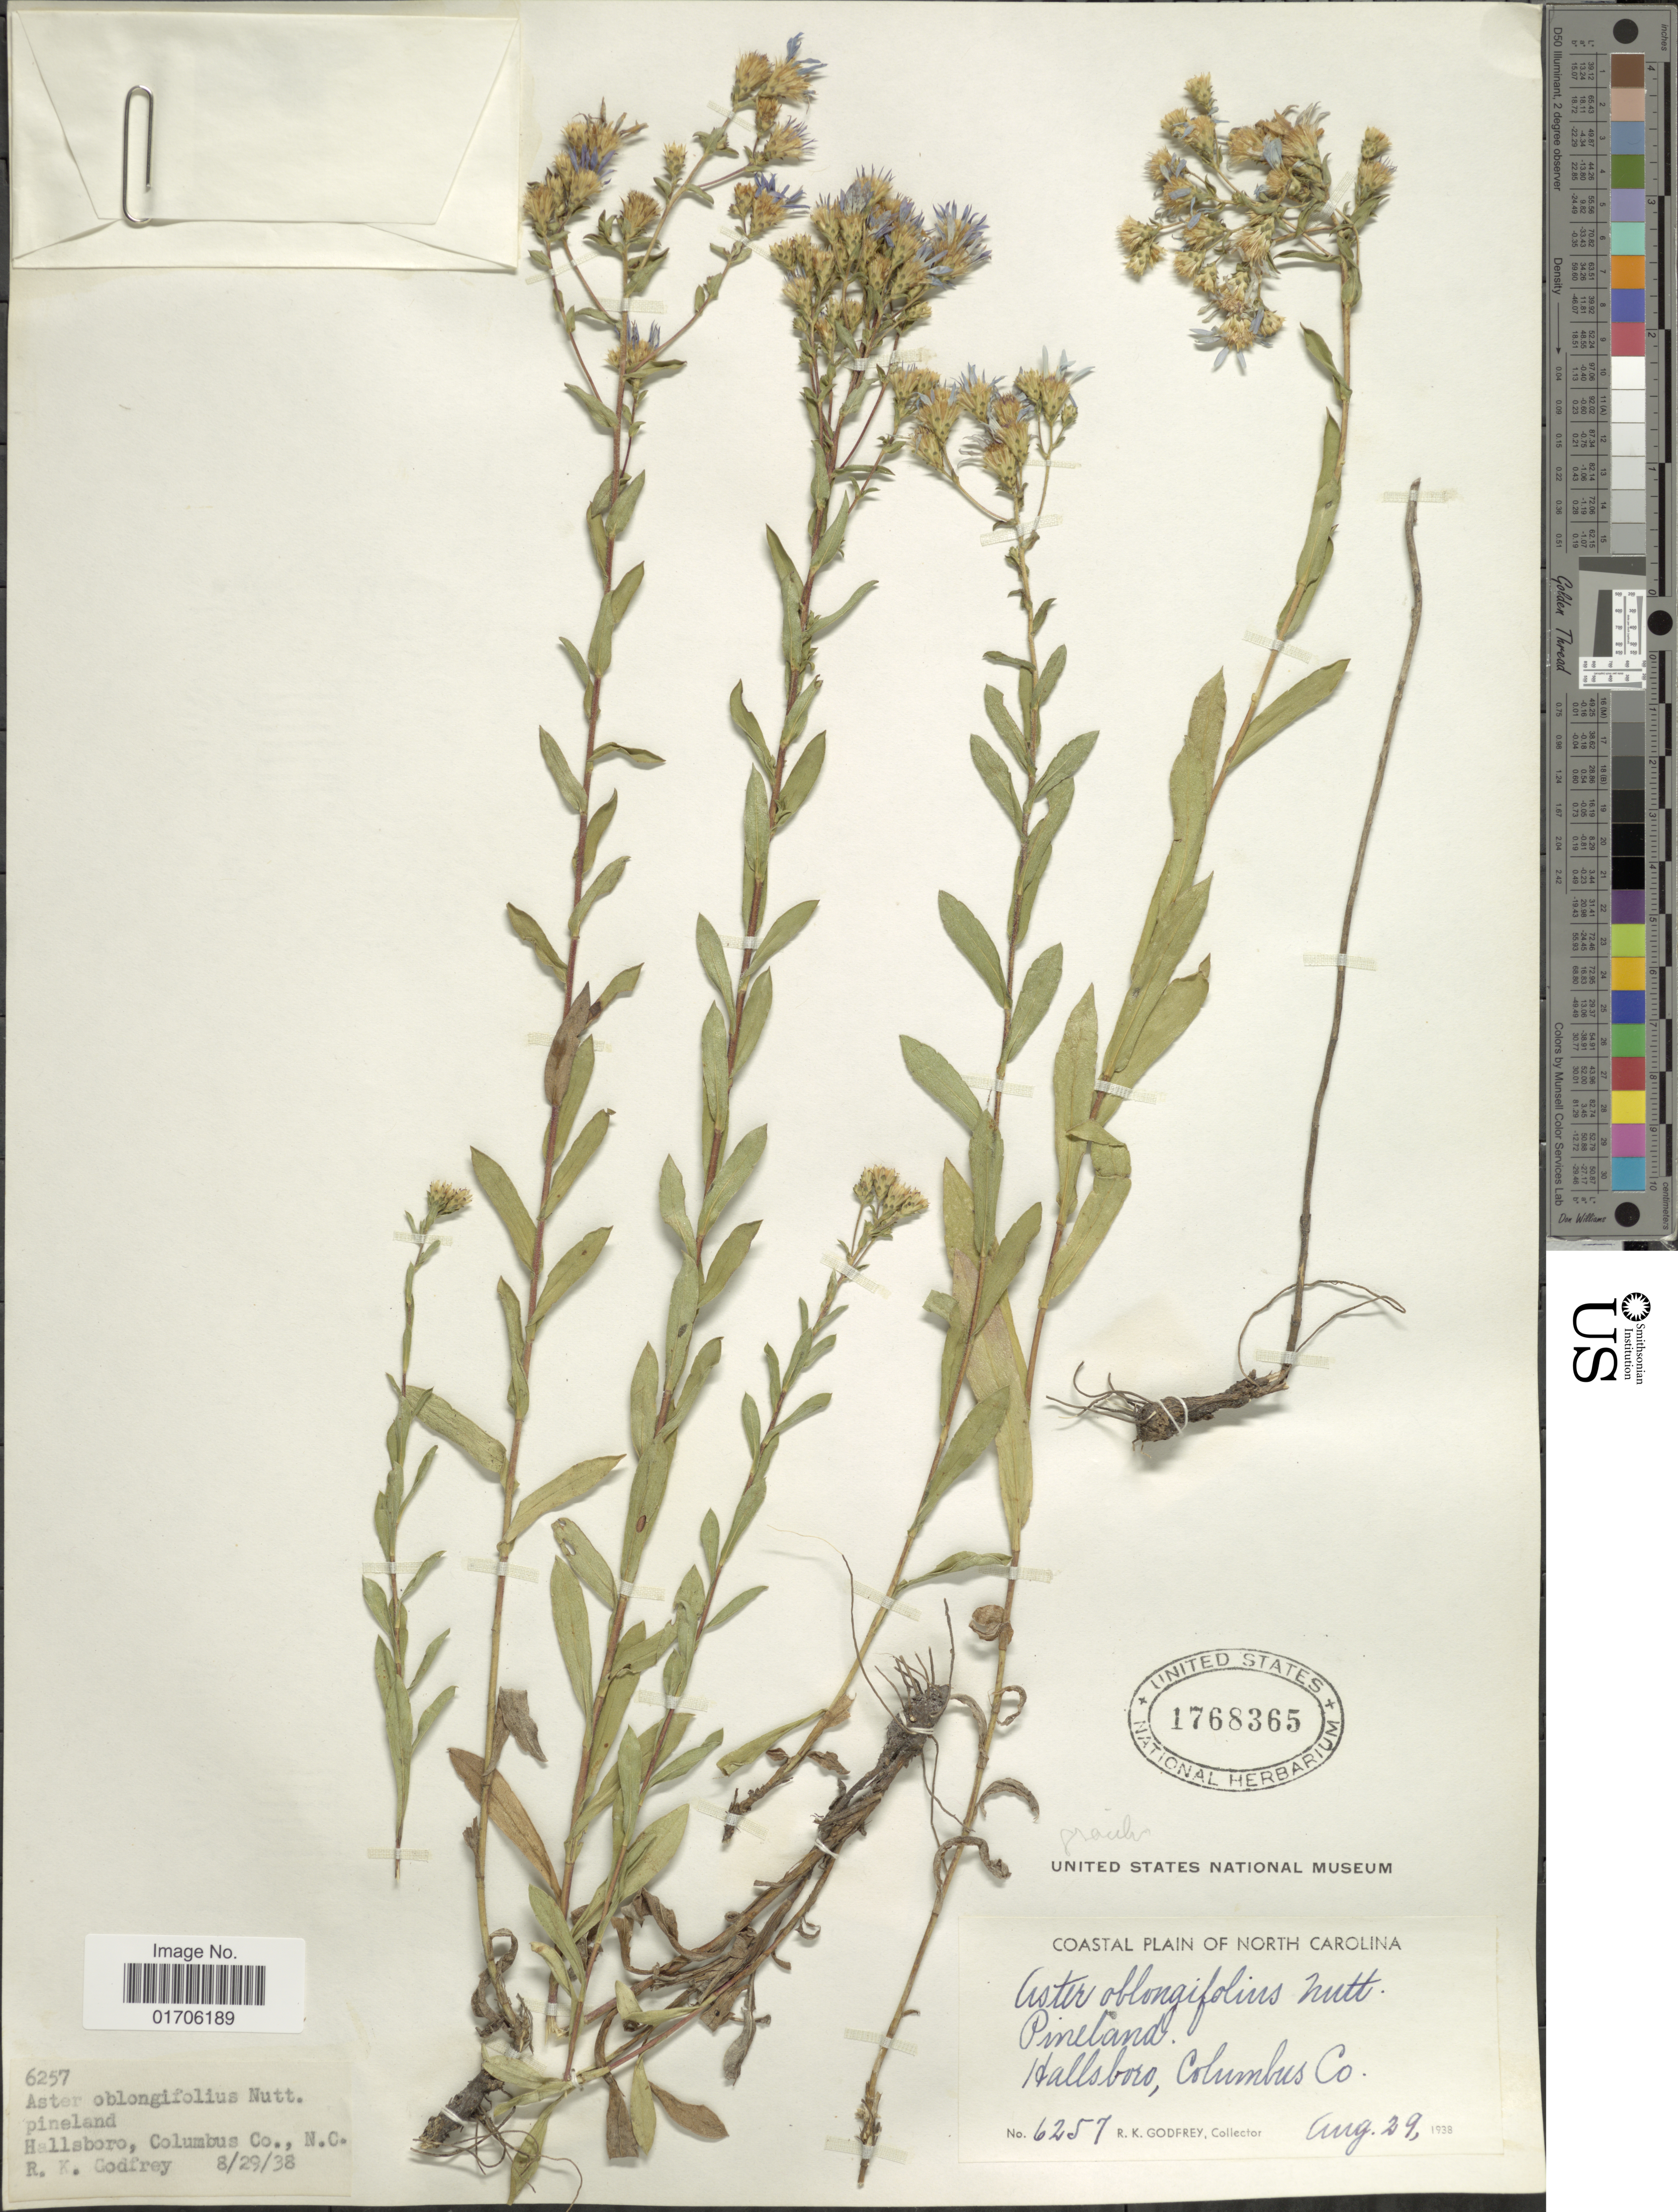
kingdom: Plantae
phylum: Tracheophyta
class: Magnoliopsida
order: Asterales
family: Asteraceae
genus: Eurybia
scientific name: Eurybia compacta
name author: G.L. Nesom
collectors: R. K. Godfrey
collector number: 6257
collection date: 1938-08-29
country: United States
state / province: North Carolina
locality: Coastal Plain of North Carolina. Pineland. Hallsboro, Columbus Co., N.C.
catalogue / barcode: US 176836